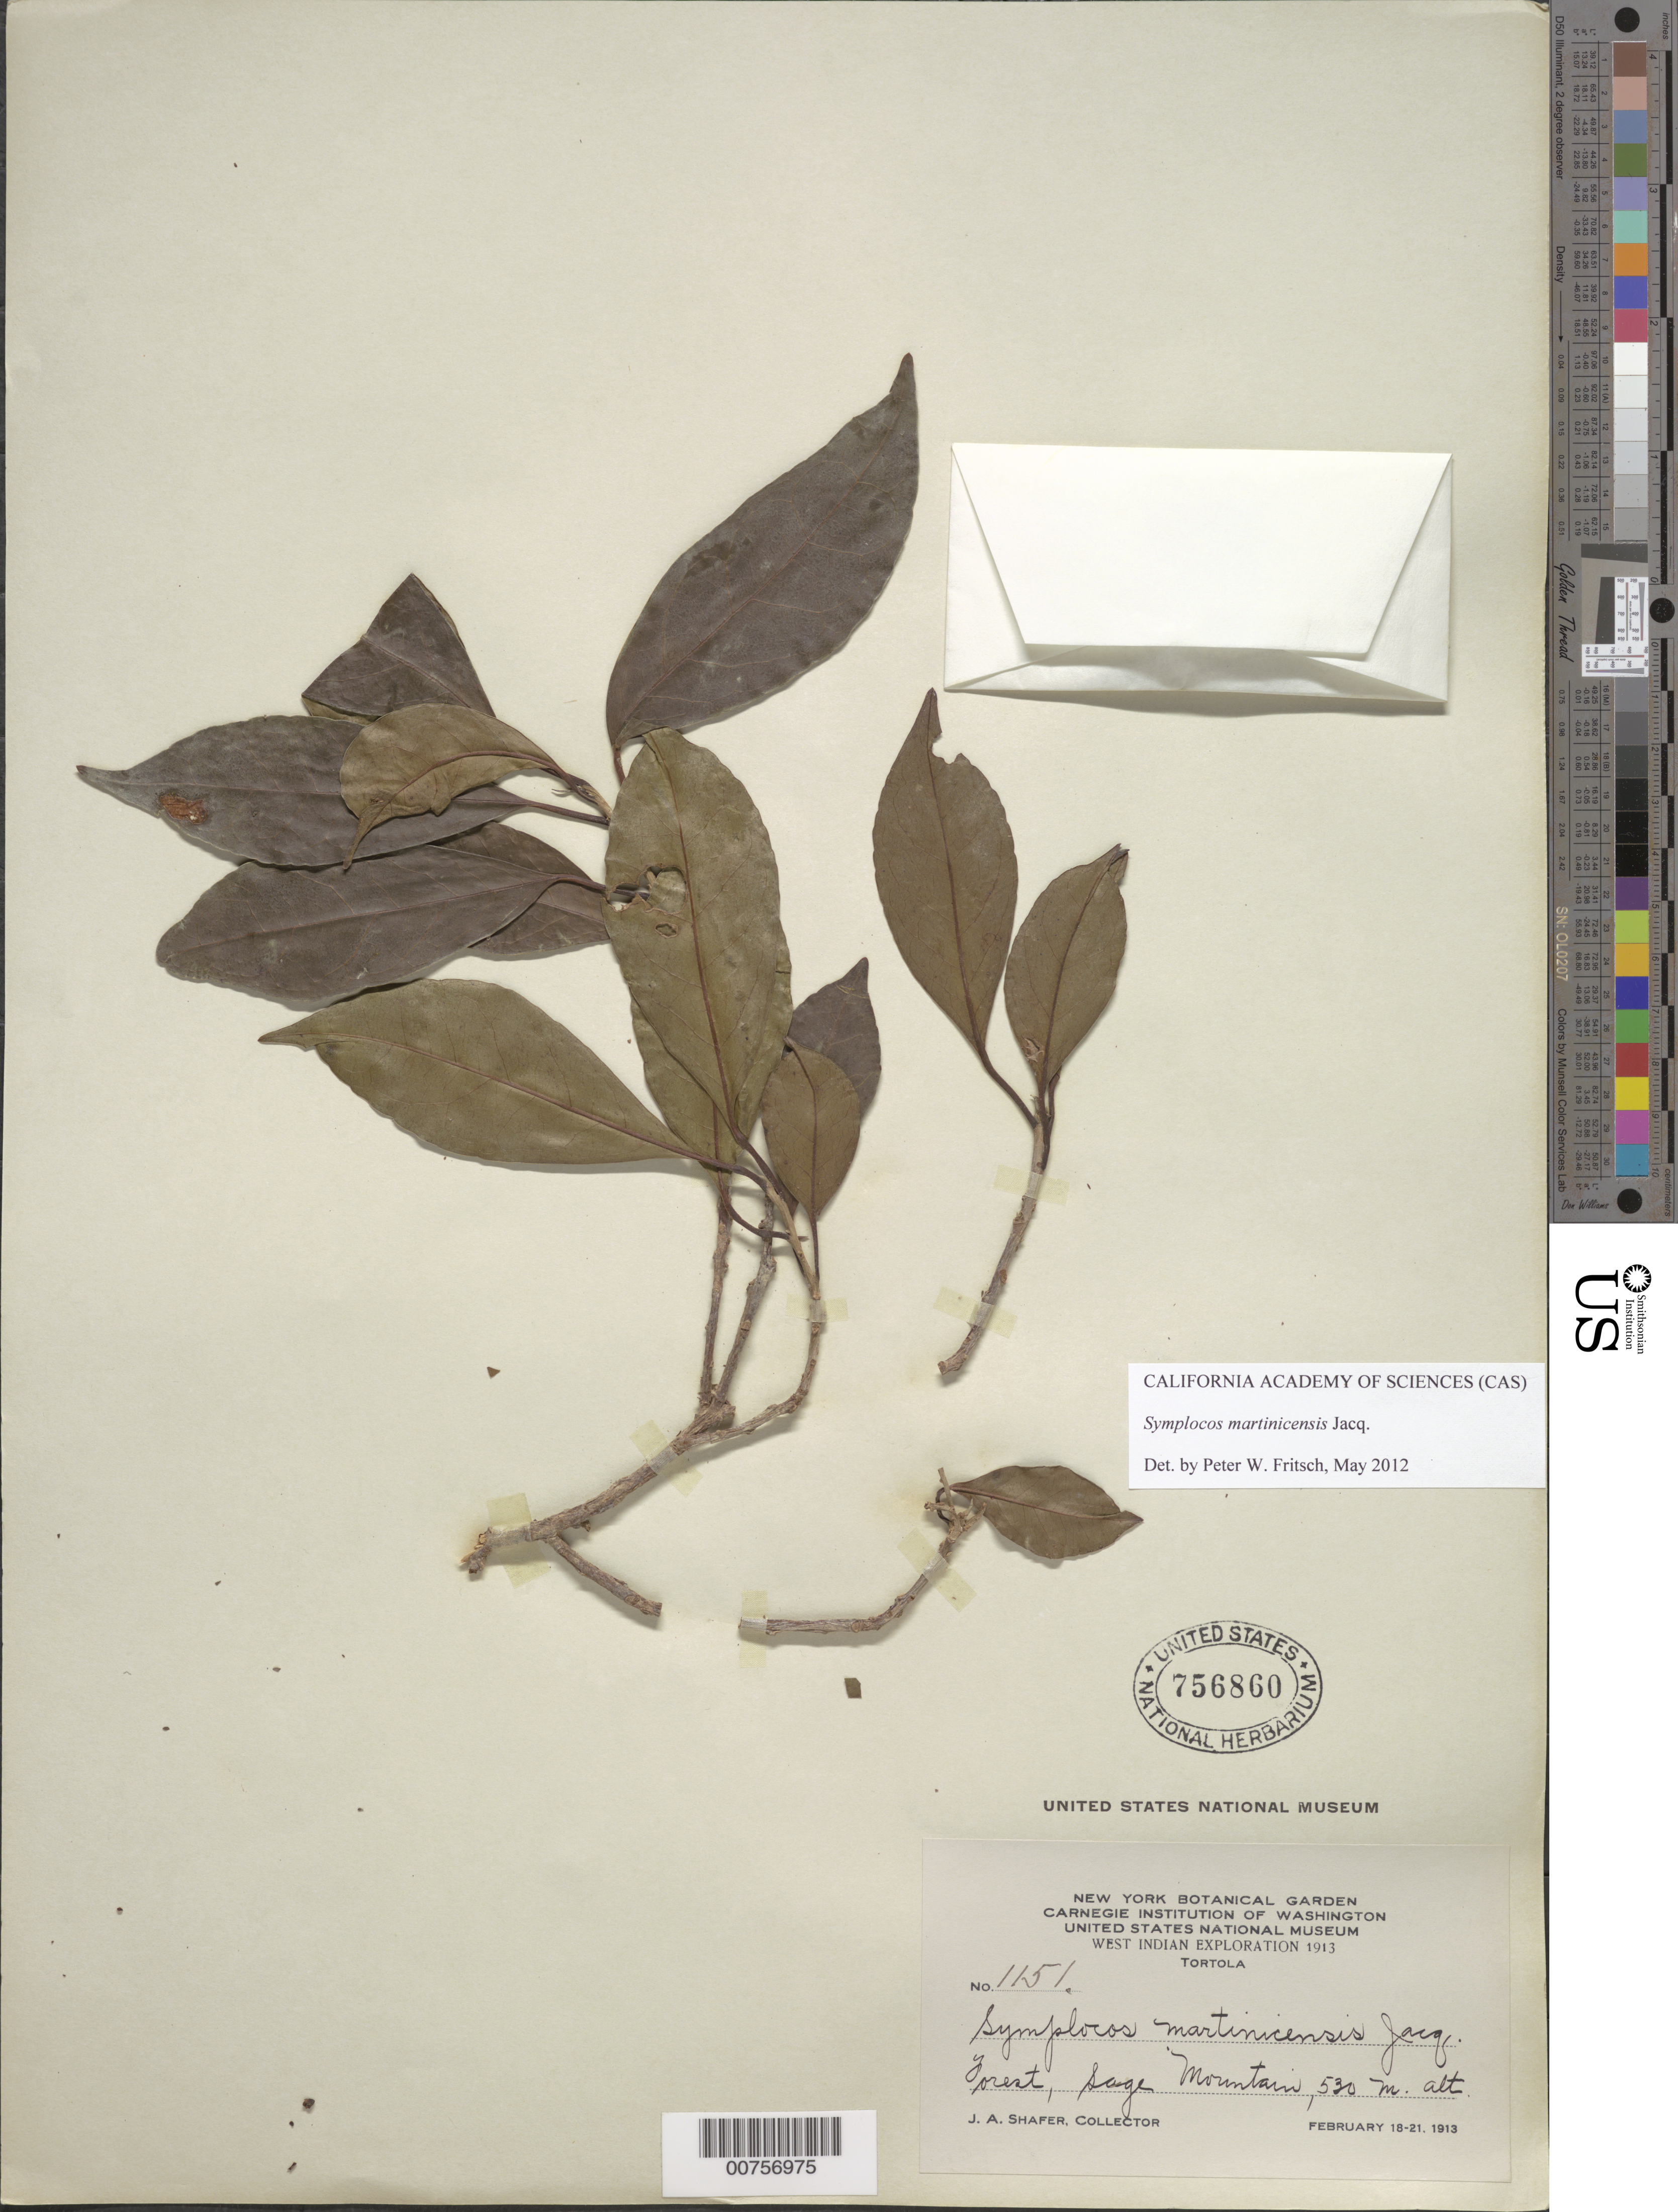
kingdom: Plantae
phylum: Tracheophyta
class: Magnoliopsida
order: Ericales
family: Symplocaceae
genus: Symplocos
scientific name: Symplocos martinicensis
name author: Jacq.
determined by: Fritsch, Peter W.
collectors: J. A. Shafer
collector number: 1151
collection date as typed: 18 Feb 1913 to 21 Feb 1913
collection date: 1913-02-18/1913-02-21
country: British Virgin Islands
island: Tortola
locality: Sage Mountain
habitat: Forest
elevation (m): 530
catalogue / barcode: US 756860